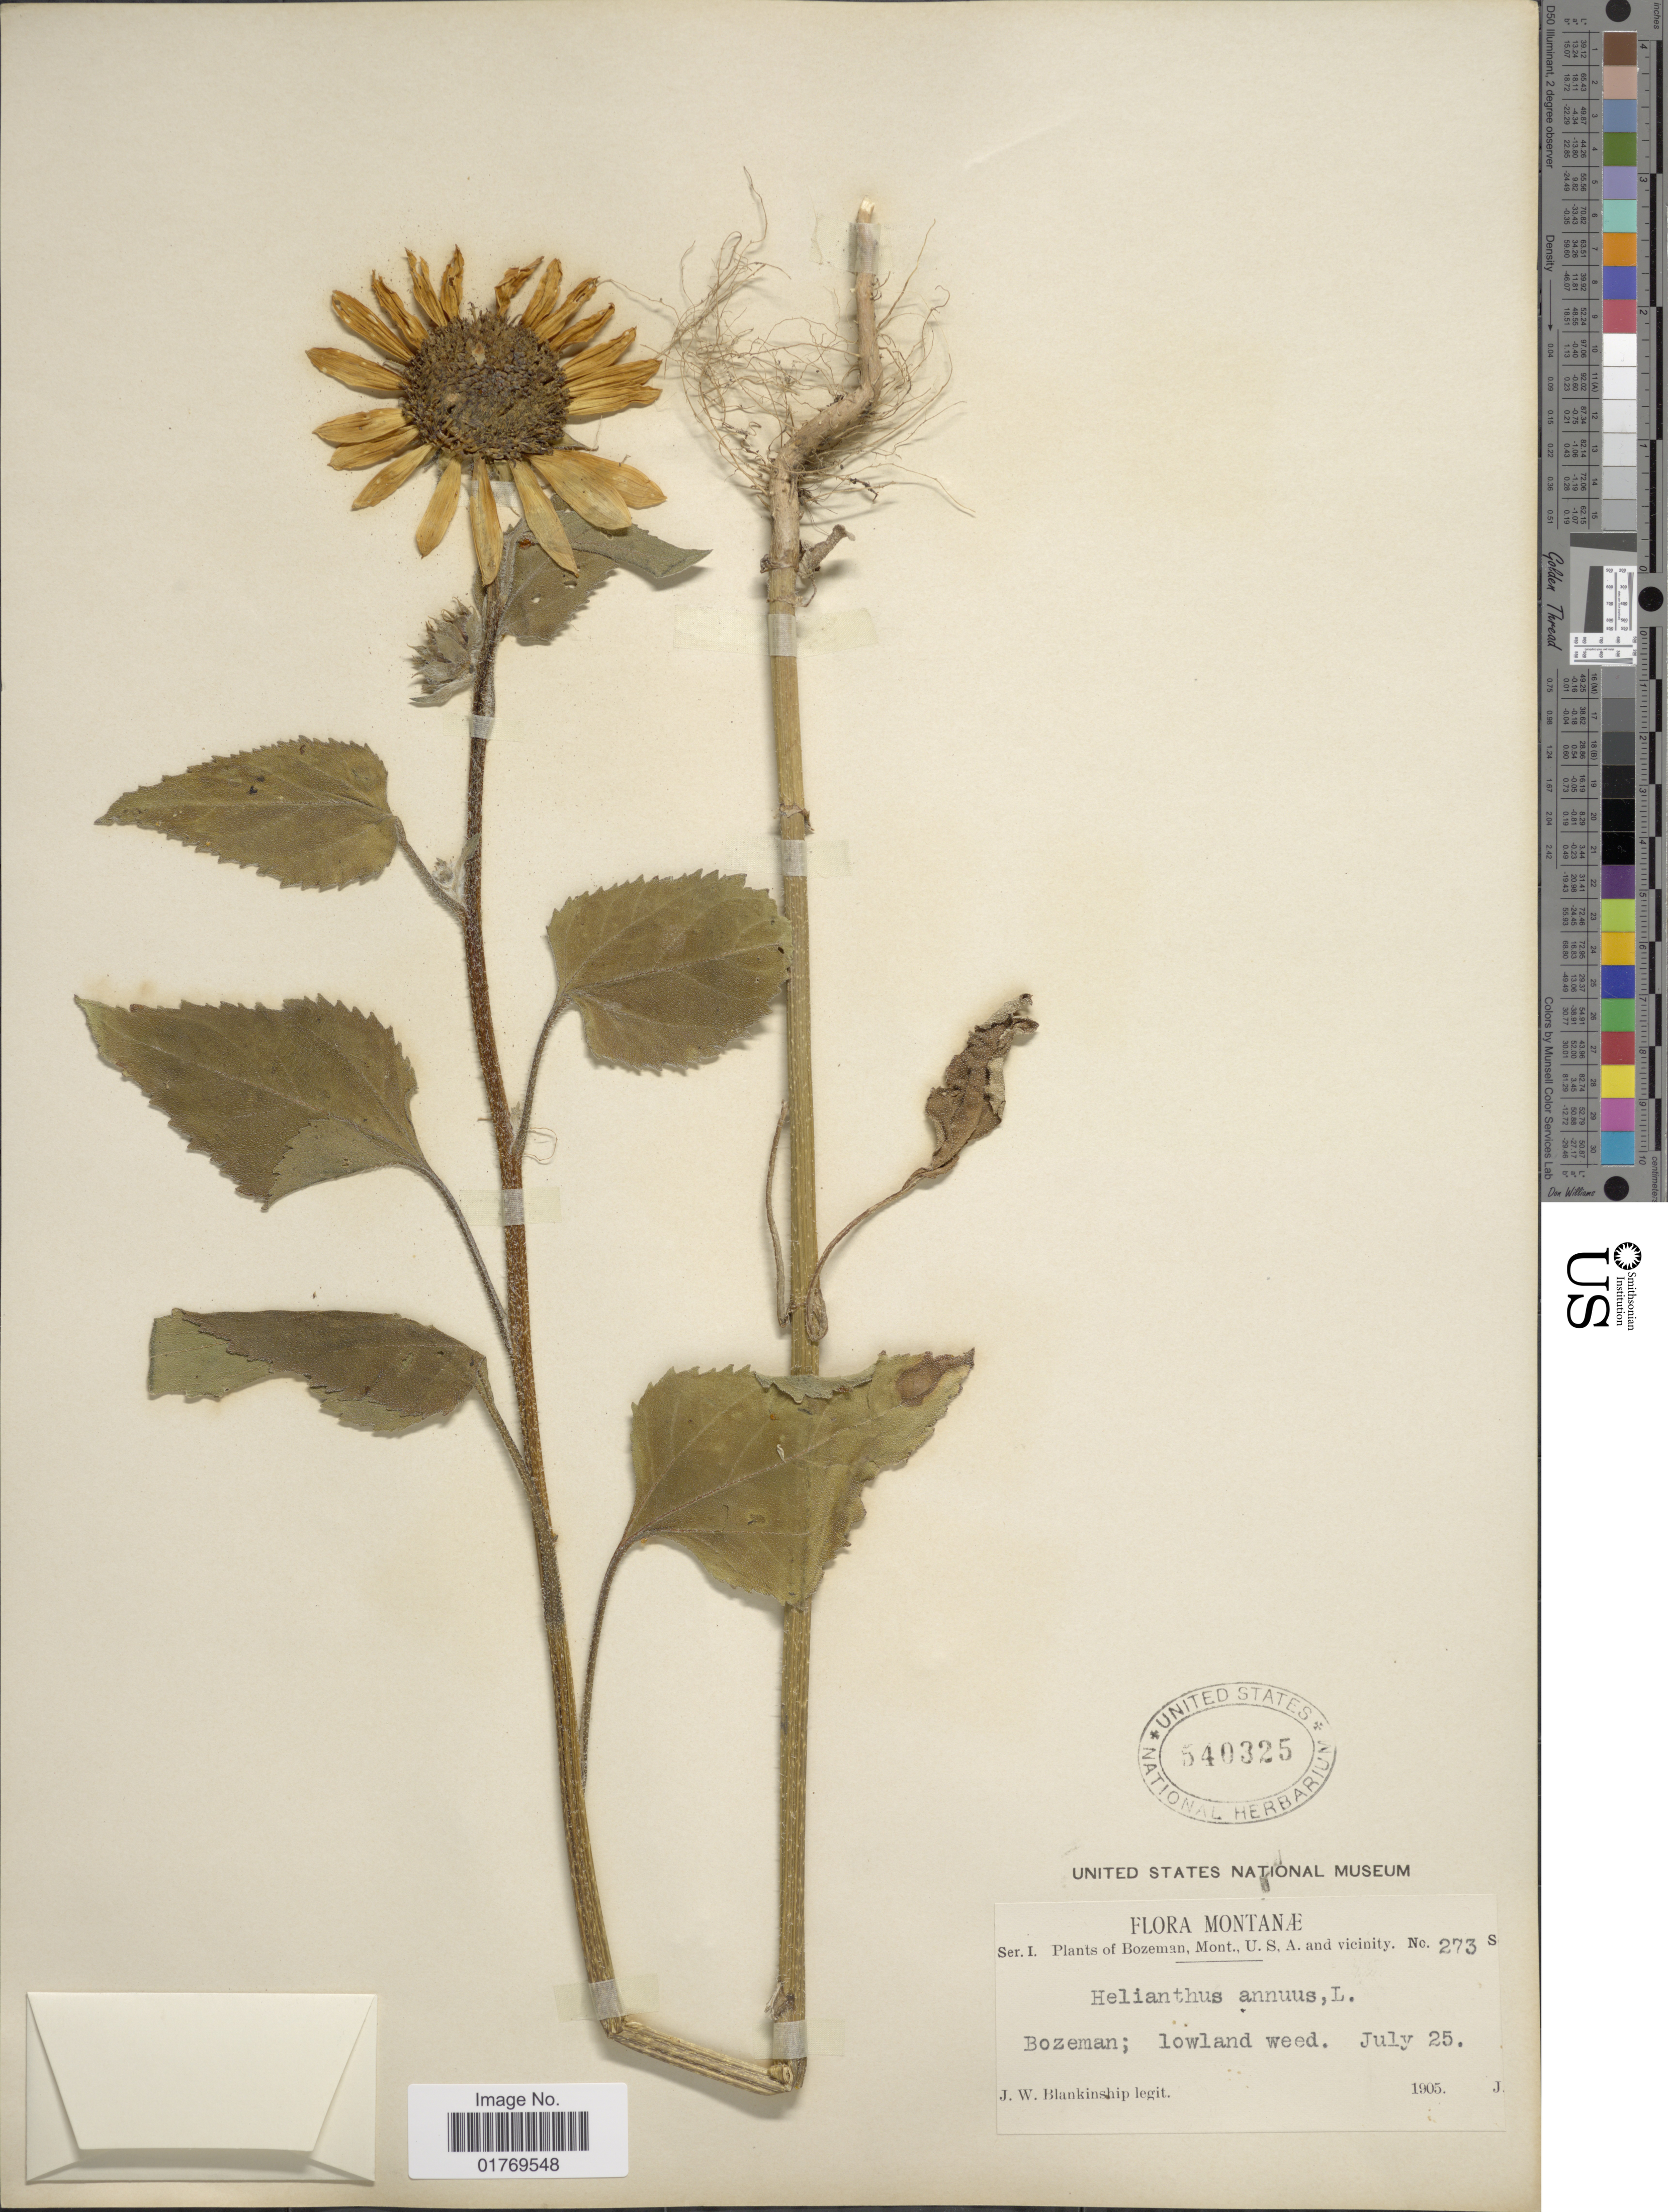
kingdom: Plantae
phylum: Tracheophyta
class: Magnoliopsida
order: Asterales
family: Asteraceae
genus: Helianthus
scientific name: Helianthus annuus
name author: L.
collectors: J. W. Blankinship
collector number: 273S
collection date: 1905-07-25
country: United States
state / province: Montana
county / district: Gallatin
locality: Bozeman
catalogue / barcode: US 540325